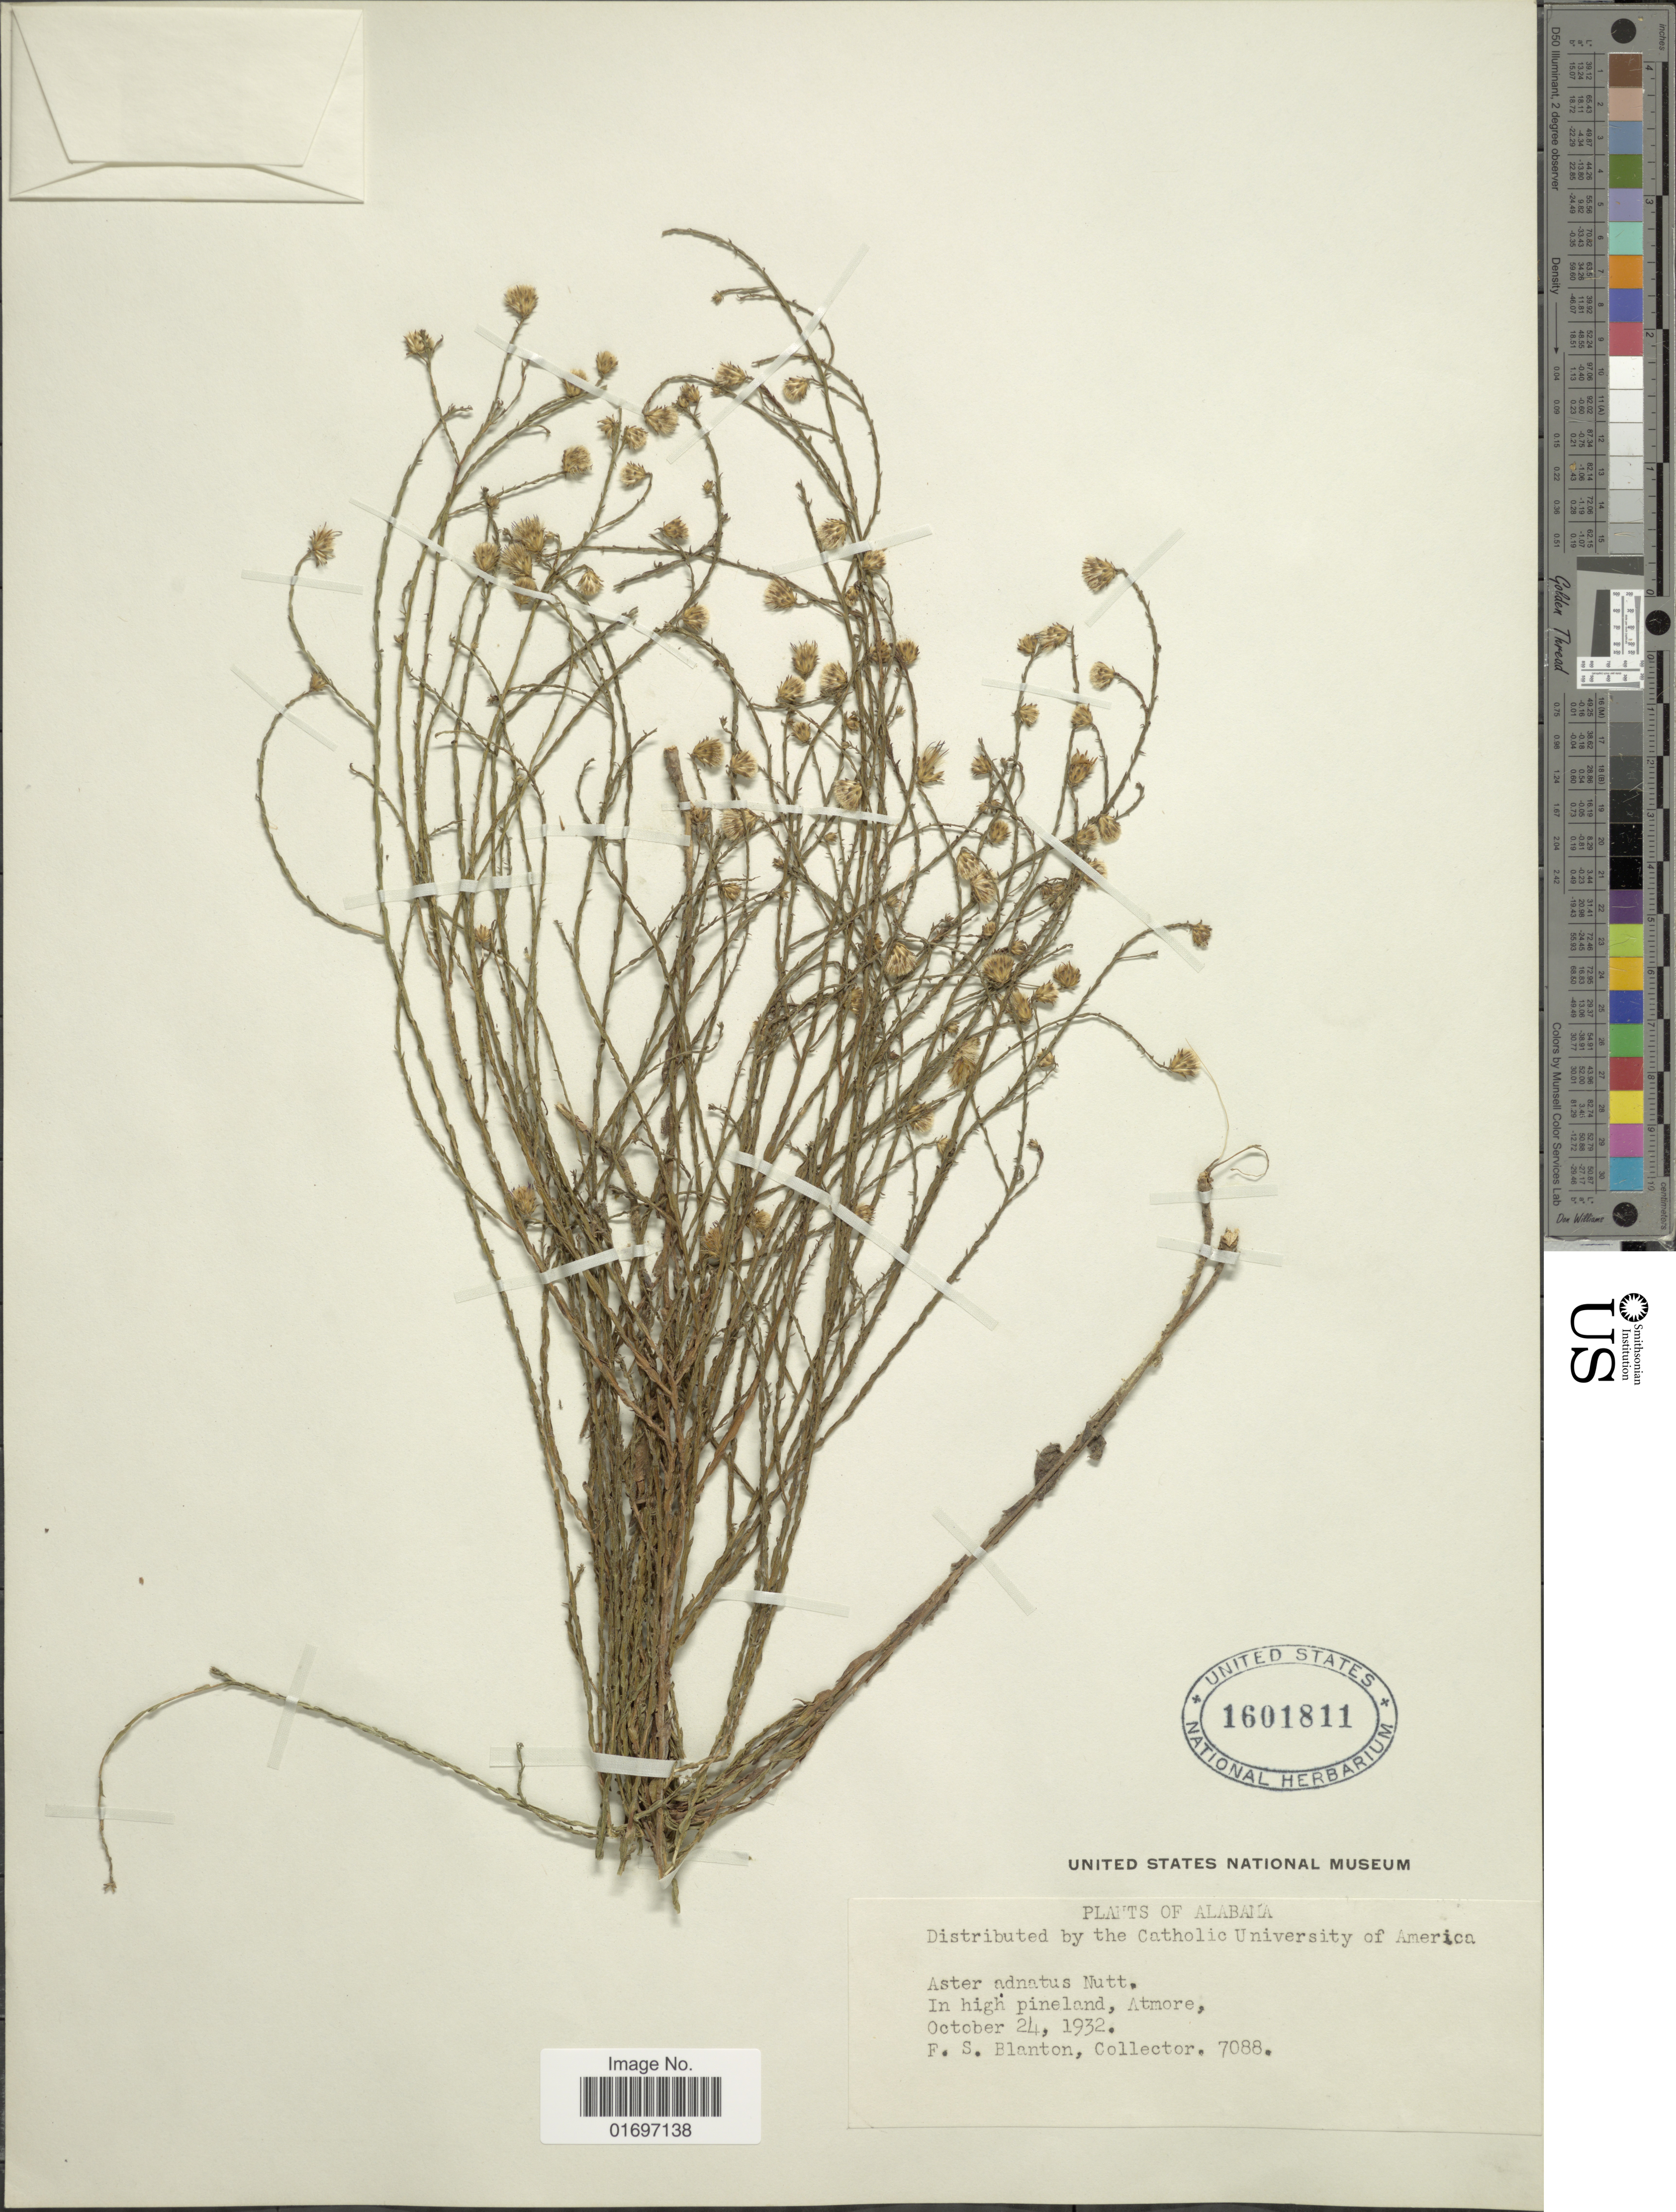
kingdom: Plantae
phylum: Tracheophyta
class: Magnoliopsida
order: Asterales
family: Asteraceae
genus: Symphyotrichum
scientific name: Symphyotrichum adnatum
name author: (Nutt.) G.L. Nesom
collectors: F. S. Blanton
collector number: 7088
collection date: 1932-10-24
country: United States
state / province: Alabama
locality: Alabama. In high pineland, Atmore.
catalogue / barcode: US 1601811